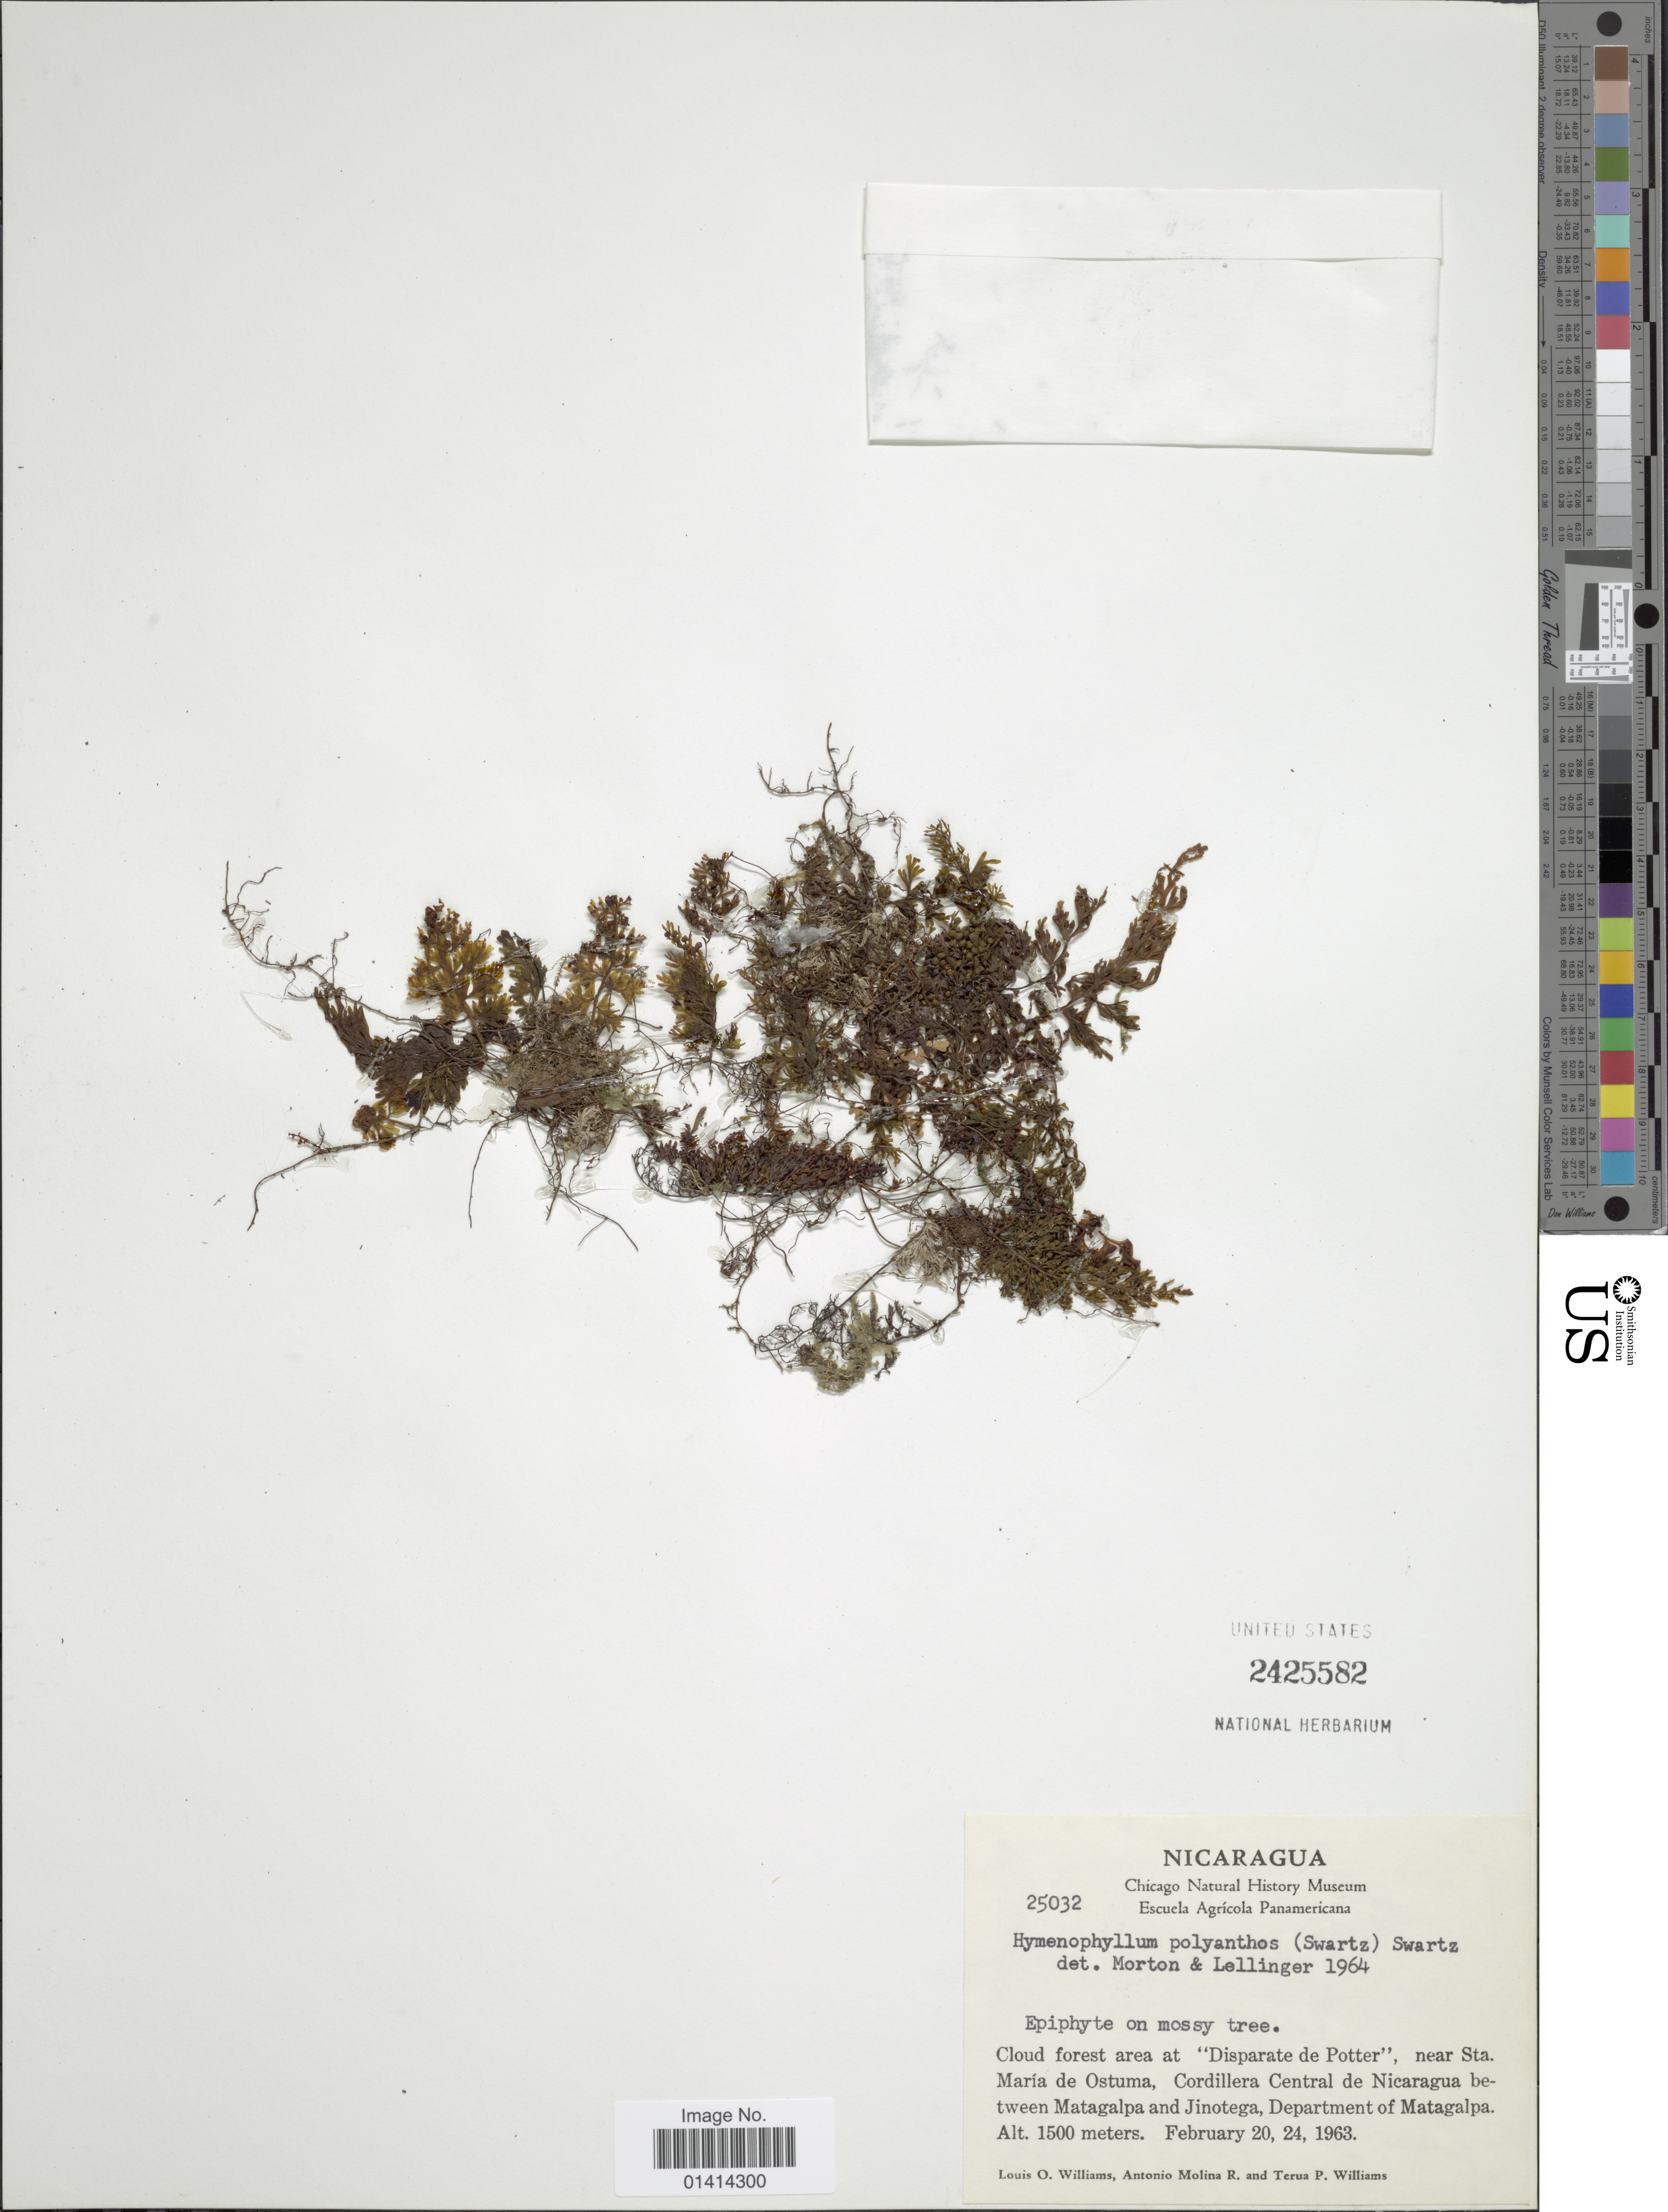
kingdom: Plantae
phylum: Tracheophyta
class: Polypodiopsida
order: Hymenophyllales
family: Hymenophyllaceae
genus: Hymenophyllum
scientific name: Hymenophyllum polyanthos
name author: (Sw.) Sw.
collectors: L. O. Williams, A. Molina R. & T. P. Williams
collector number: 25032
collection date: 1963-02-20/1963-02-24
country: Nicaragua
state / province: Matagalpa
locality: Cloud forest area at 'Dispaerate de Potter', near Sta. Maria de ostuma, Cordillera Central de Nicaragua between Matagalpa and Jinotega. Departament of Matagalpa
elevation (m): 1500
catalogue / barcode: US 2425582